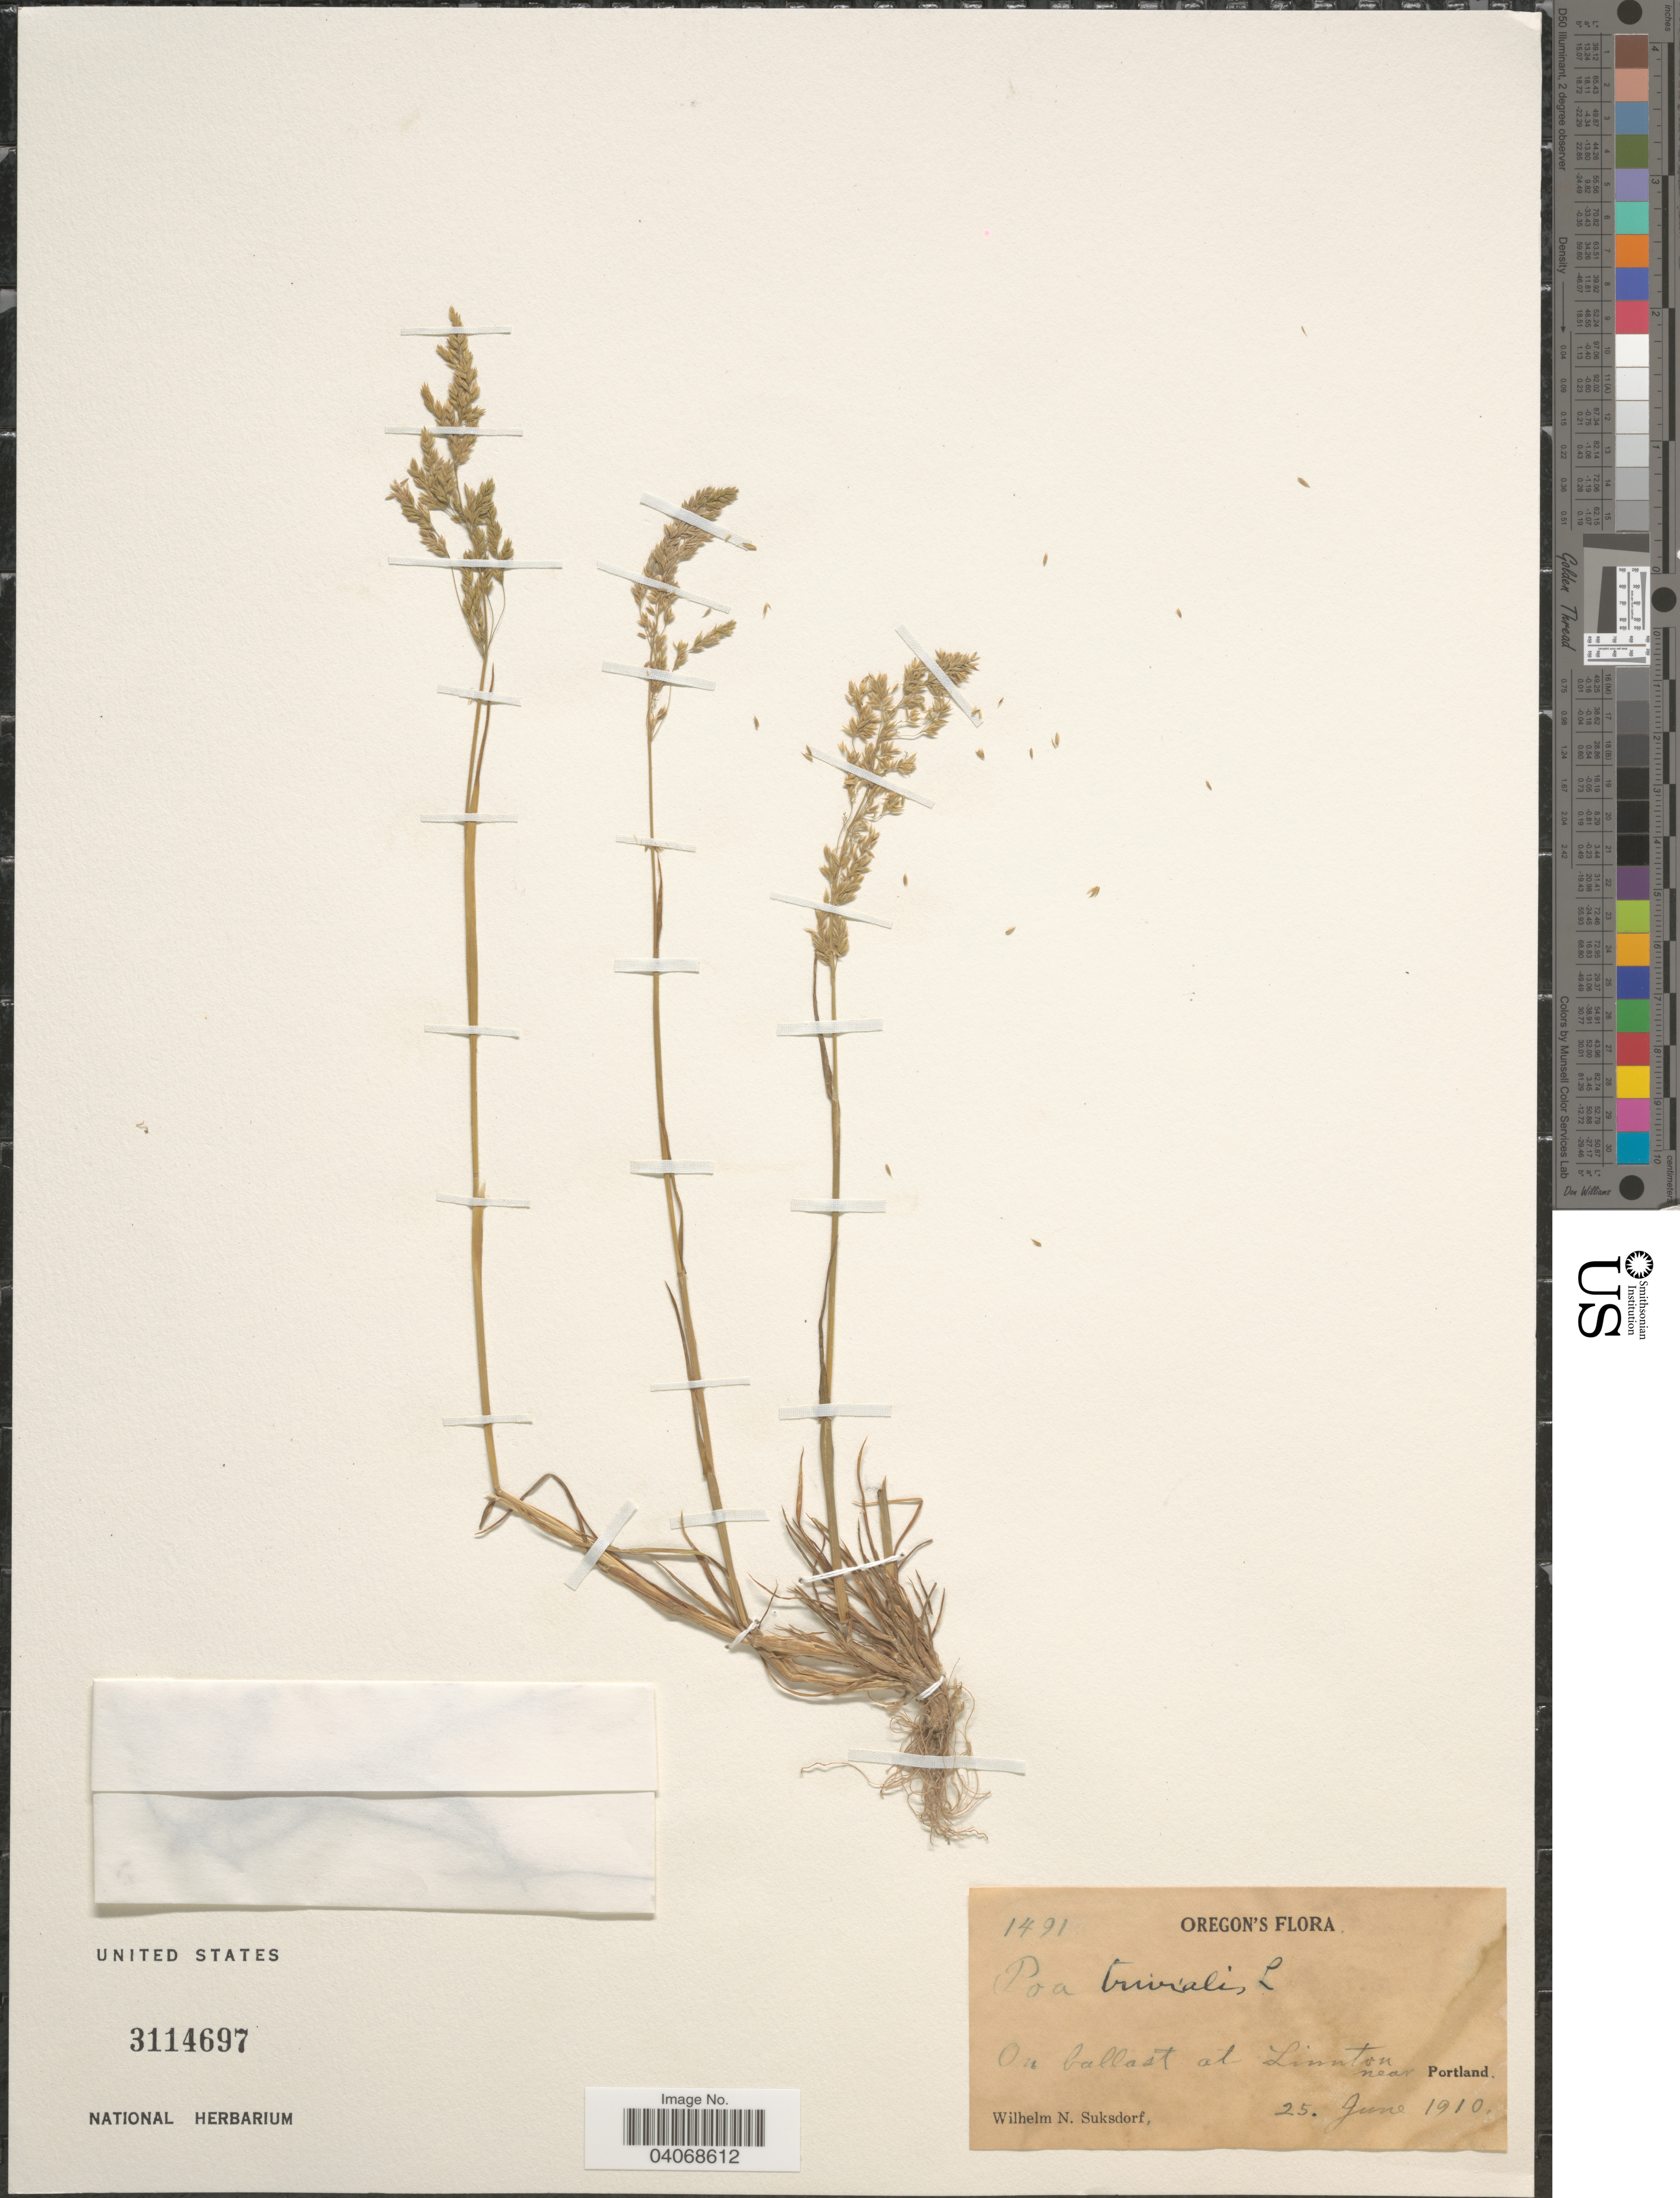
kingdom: Plantae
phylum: Tracheophyta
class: Liliopsida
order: Poales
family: Poaceae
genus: Poa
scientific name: Poa trivialis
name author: L.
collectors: W. N. Suksdorf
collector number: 1491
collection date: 1910-06-25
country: United States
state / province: Oregon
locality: On ballast at Linnton near Portland.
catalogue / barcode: US 3114697